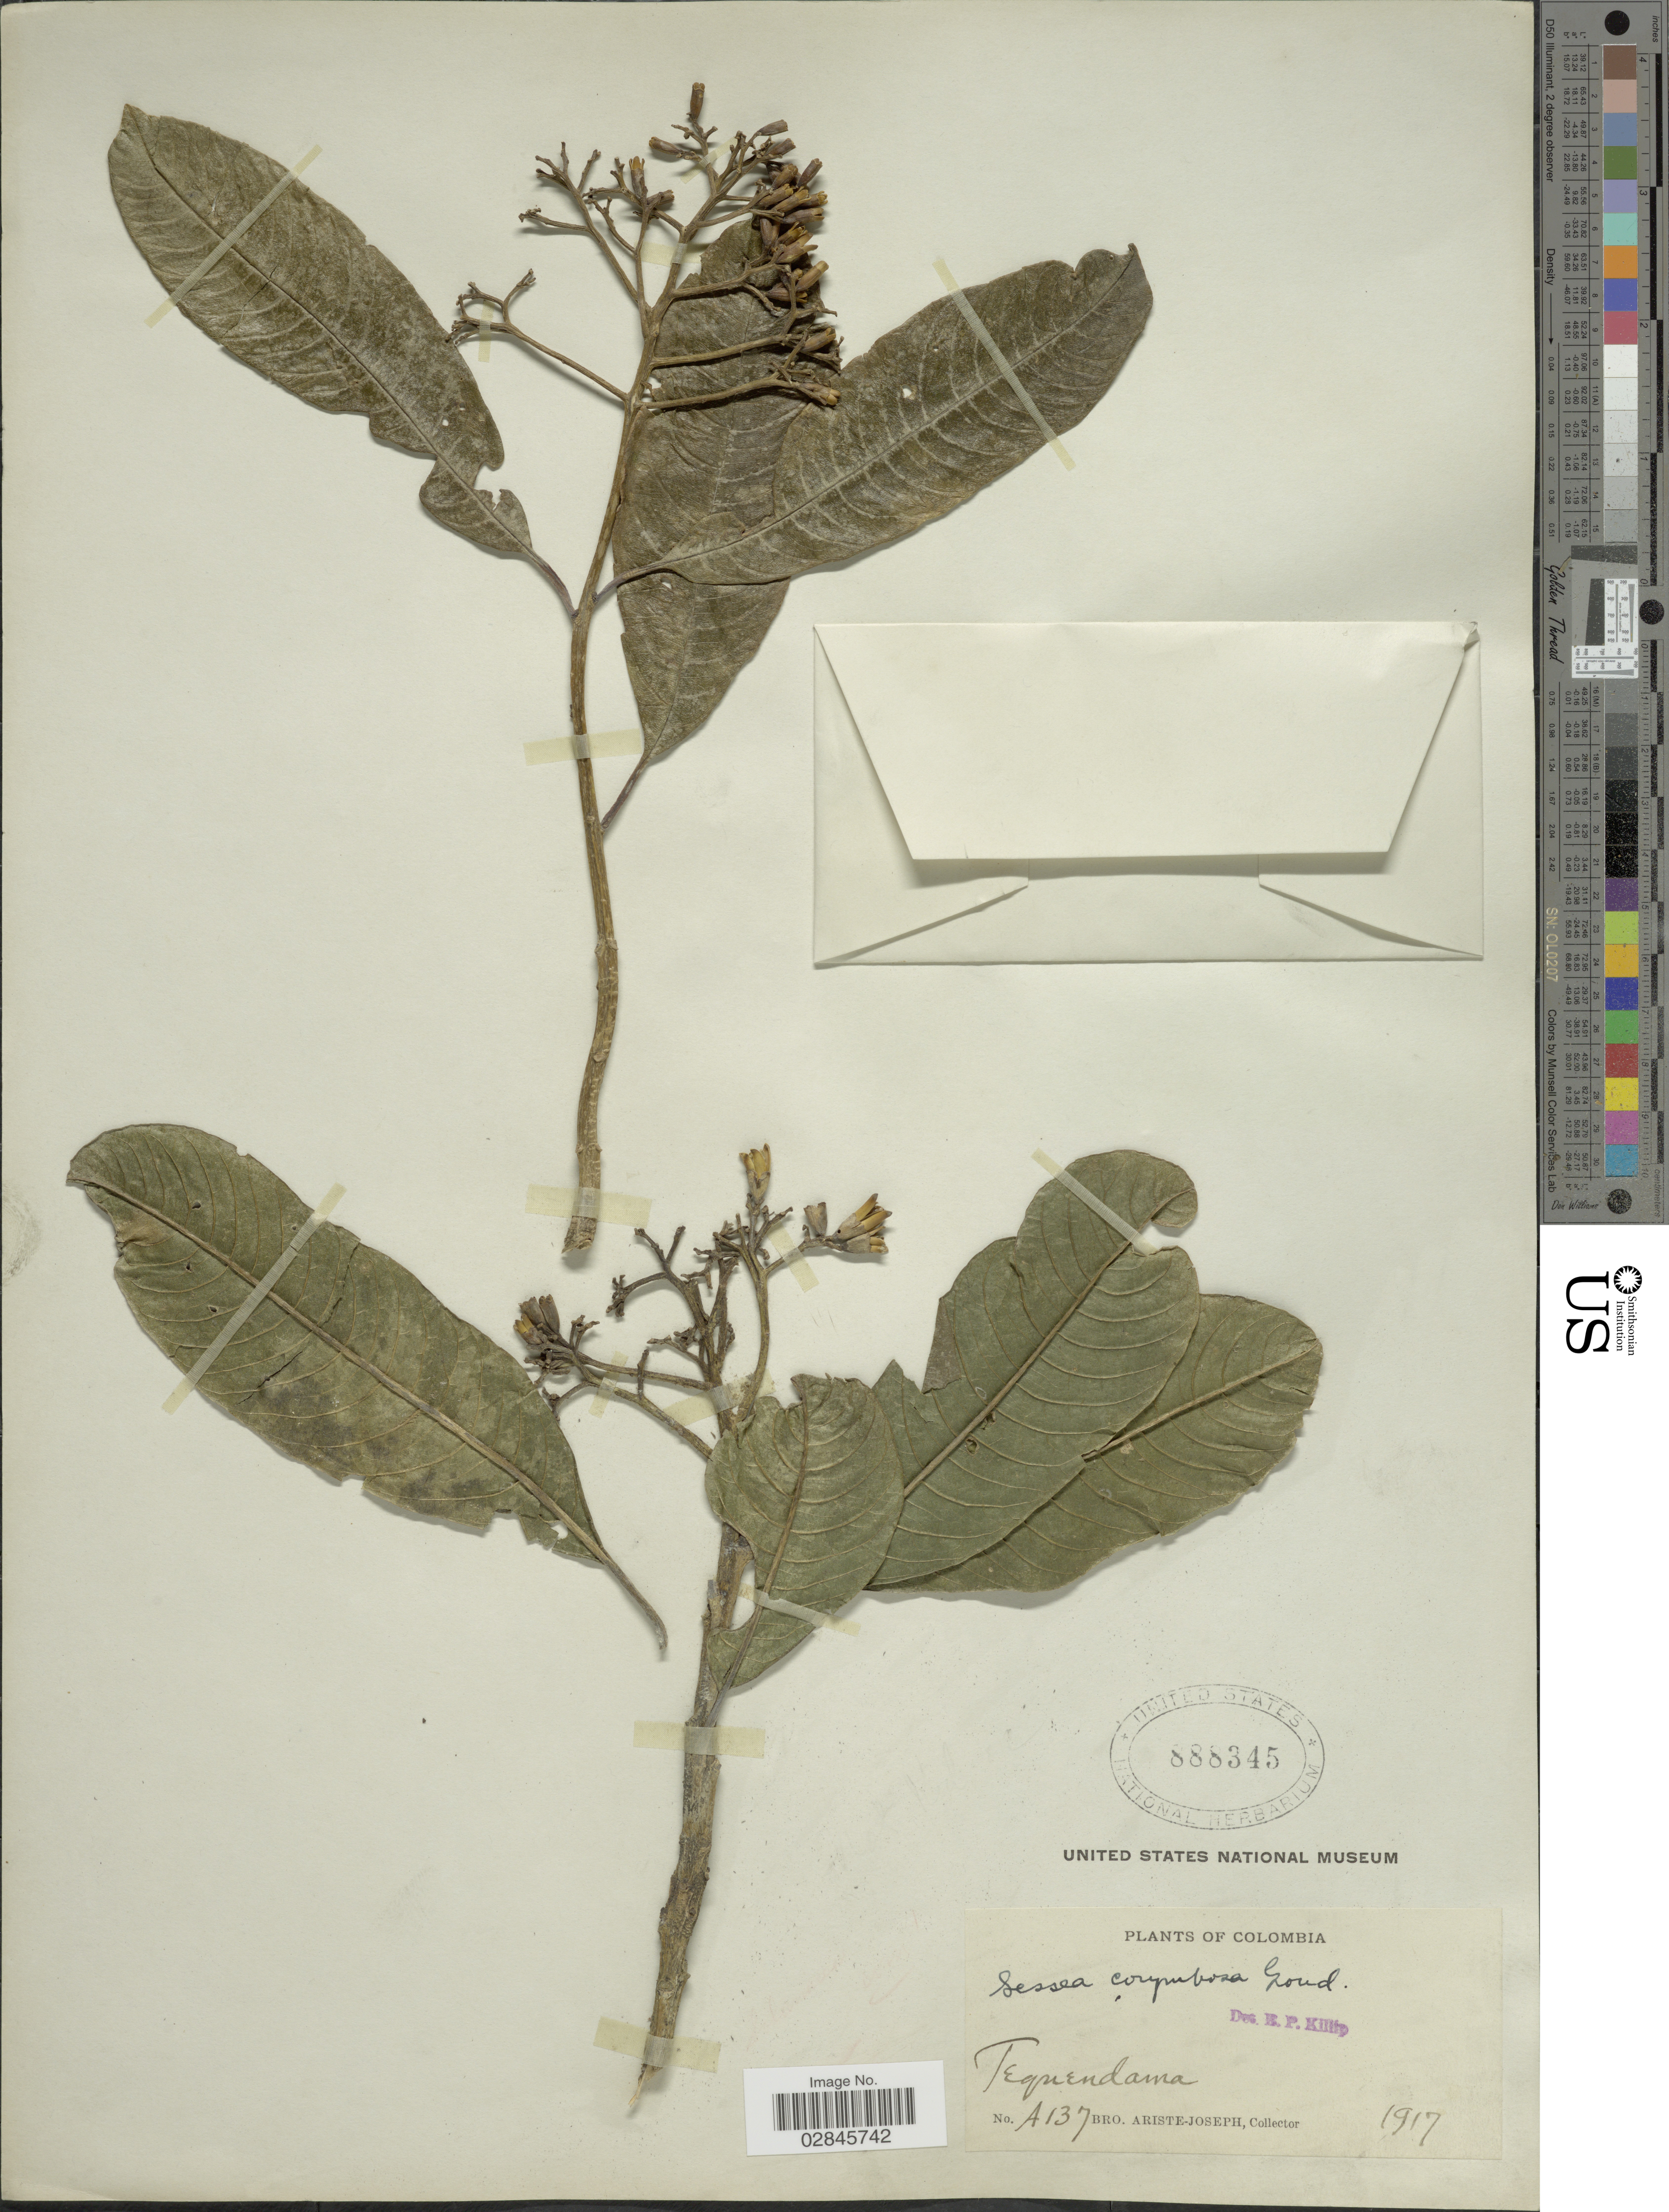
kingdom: Plantae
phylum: Tracheophyta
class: Magnoliopsida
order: Solanales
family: Solanaceae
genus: Sessea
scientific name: Sessea corymbiflora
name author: Goudot ex R. Taylor & R. Phillips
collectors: Bro. Ariste-Joseph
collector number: A137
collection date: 1917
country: Colombia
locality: Tequendama.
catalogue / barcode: US 888345